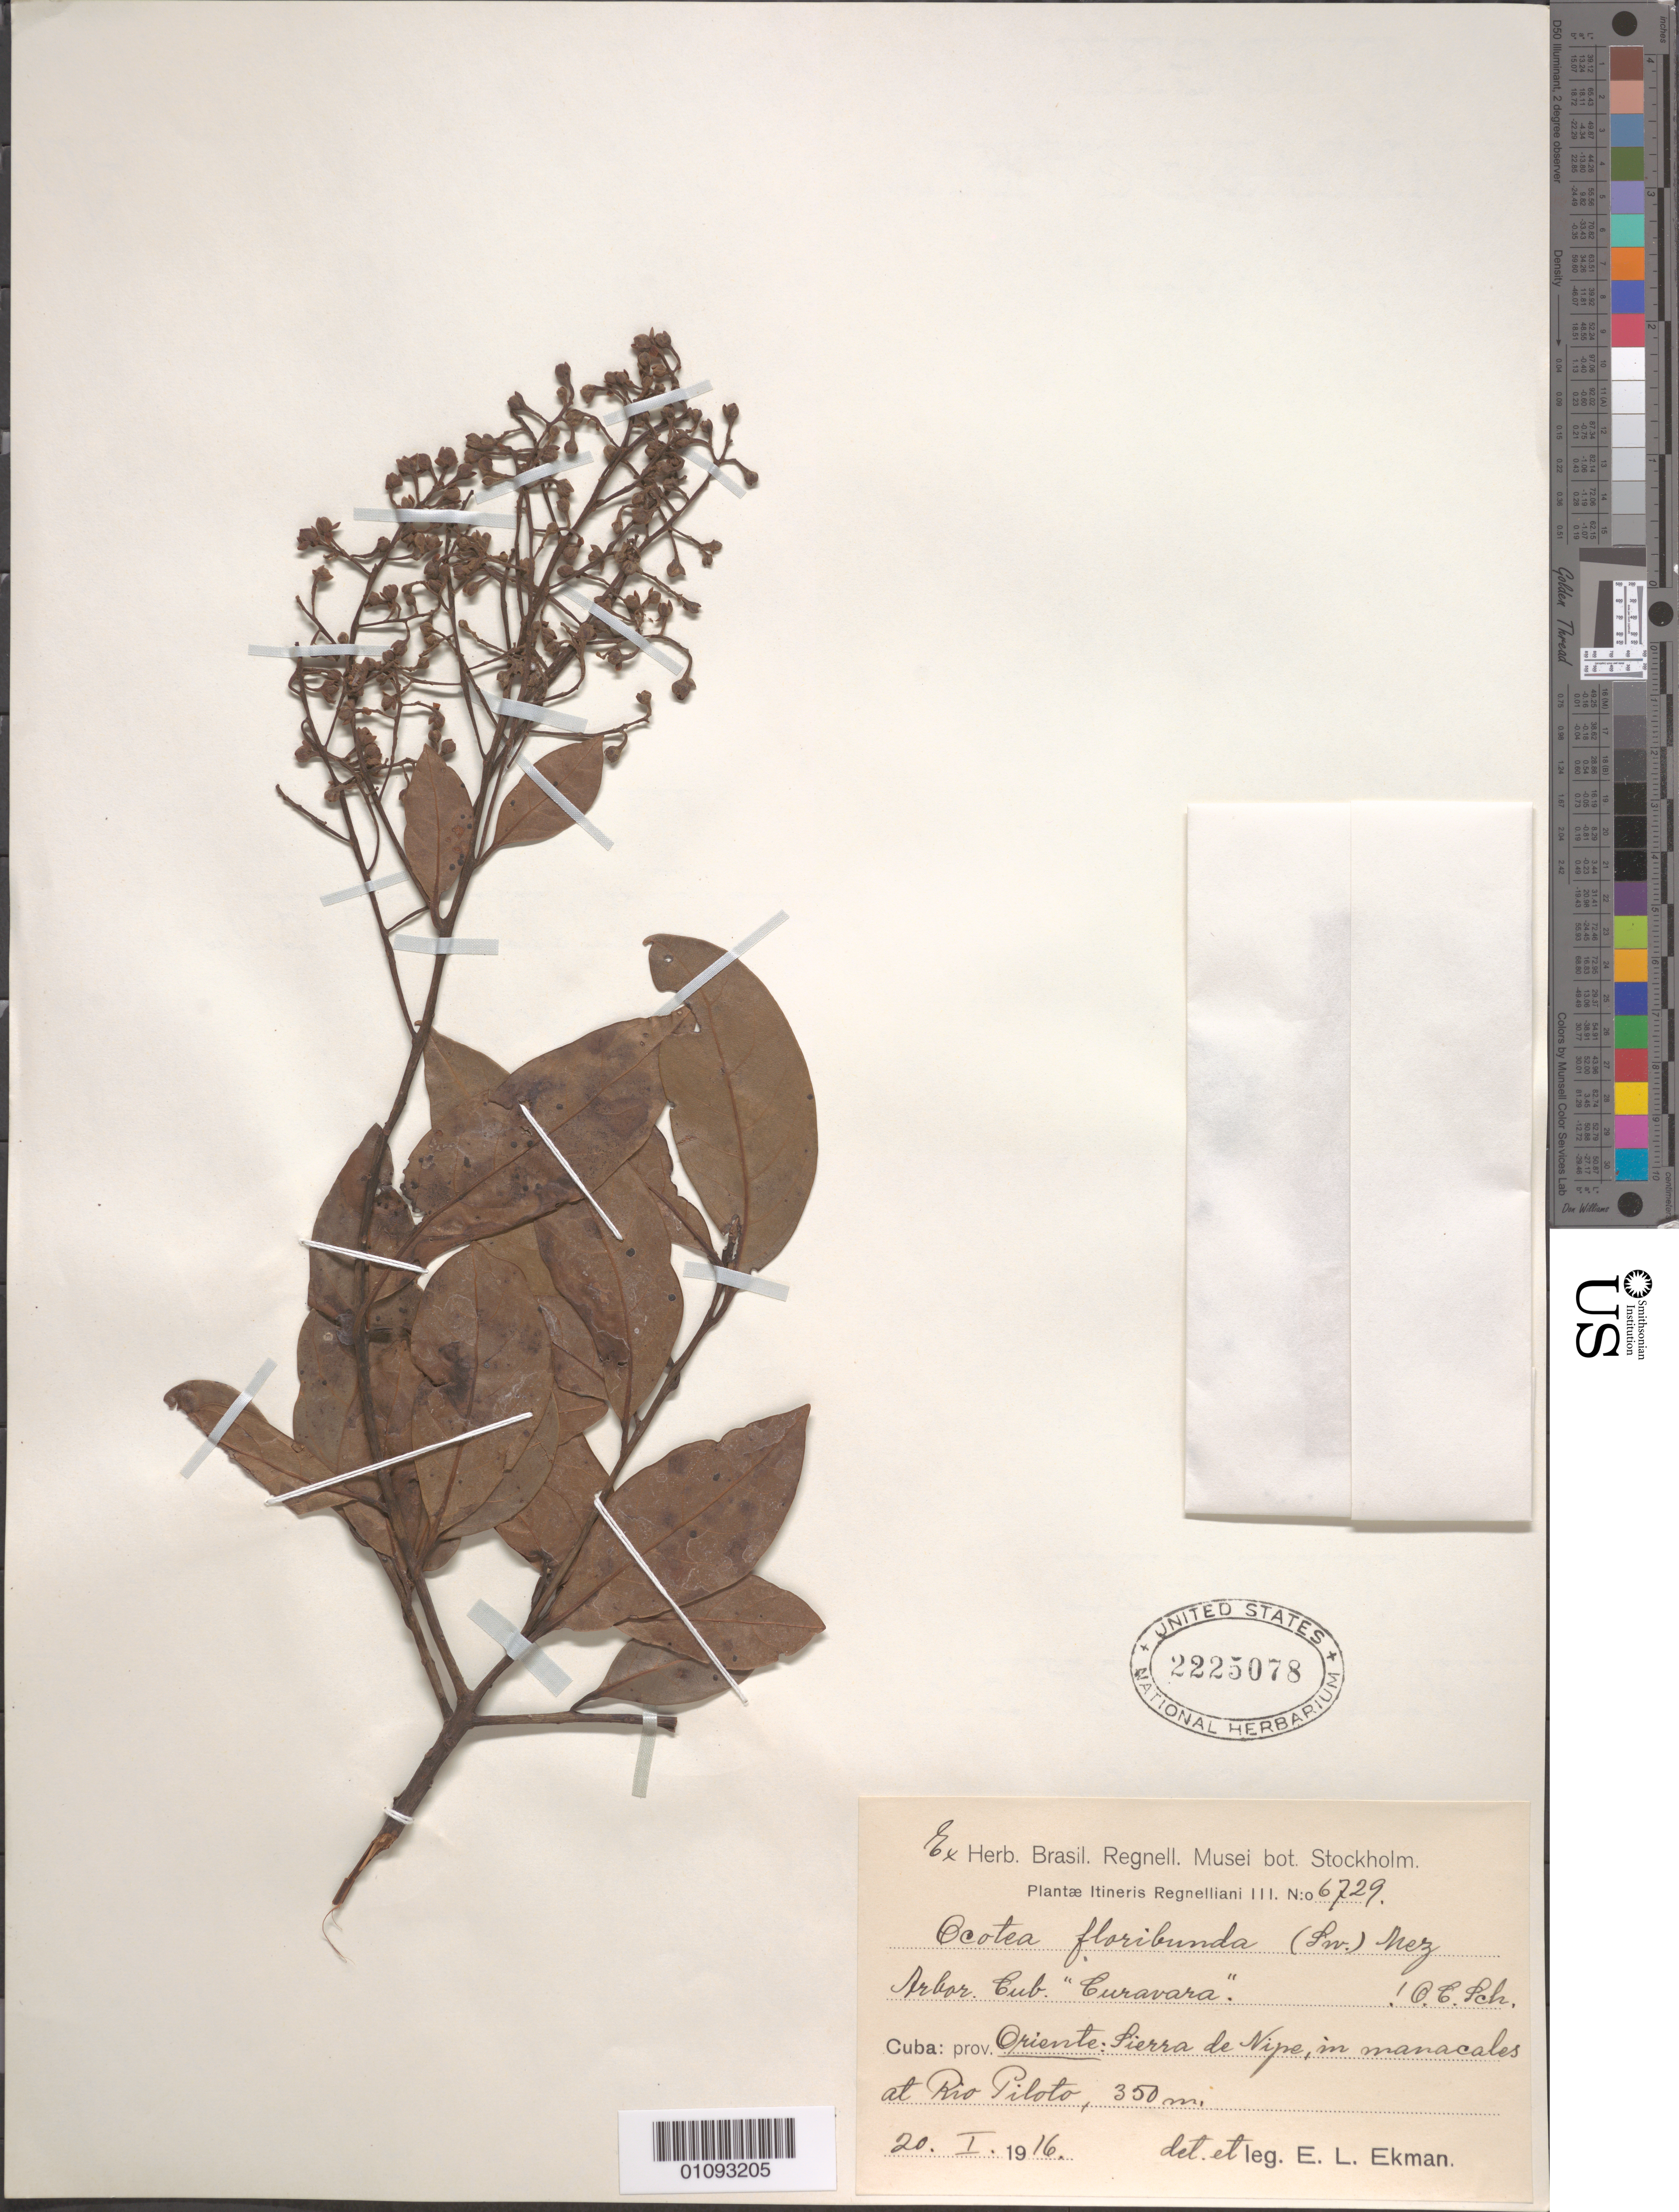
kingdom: Plantae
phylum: Tracheophyta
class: Magnoliopsida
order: Laurales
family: Lauraceae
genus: Ocotea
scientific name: Ocotea floribunda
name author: (Sw.) Mez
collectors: E. L. Ekman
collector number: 6729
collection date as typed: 20 Jan 1916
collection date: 1916-01-20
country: Cuba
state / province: Holguín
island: Cuba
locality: Sierra de Nipe, Rio Piloto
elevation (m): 350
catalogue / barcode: US 2225078